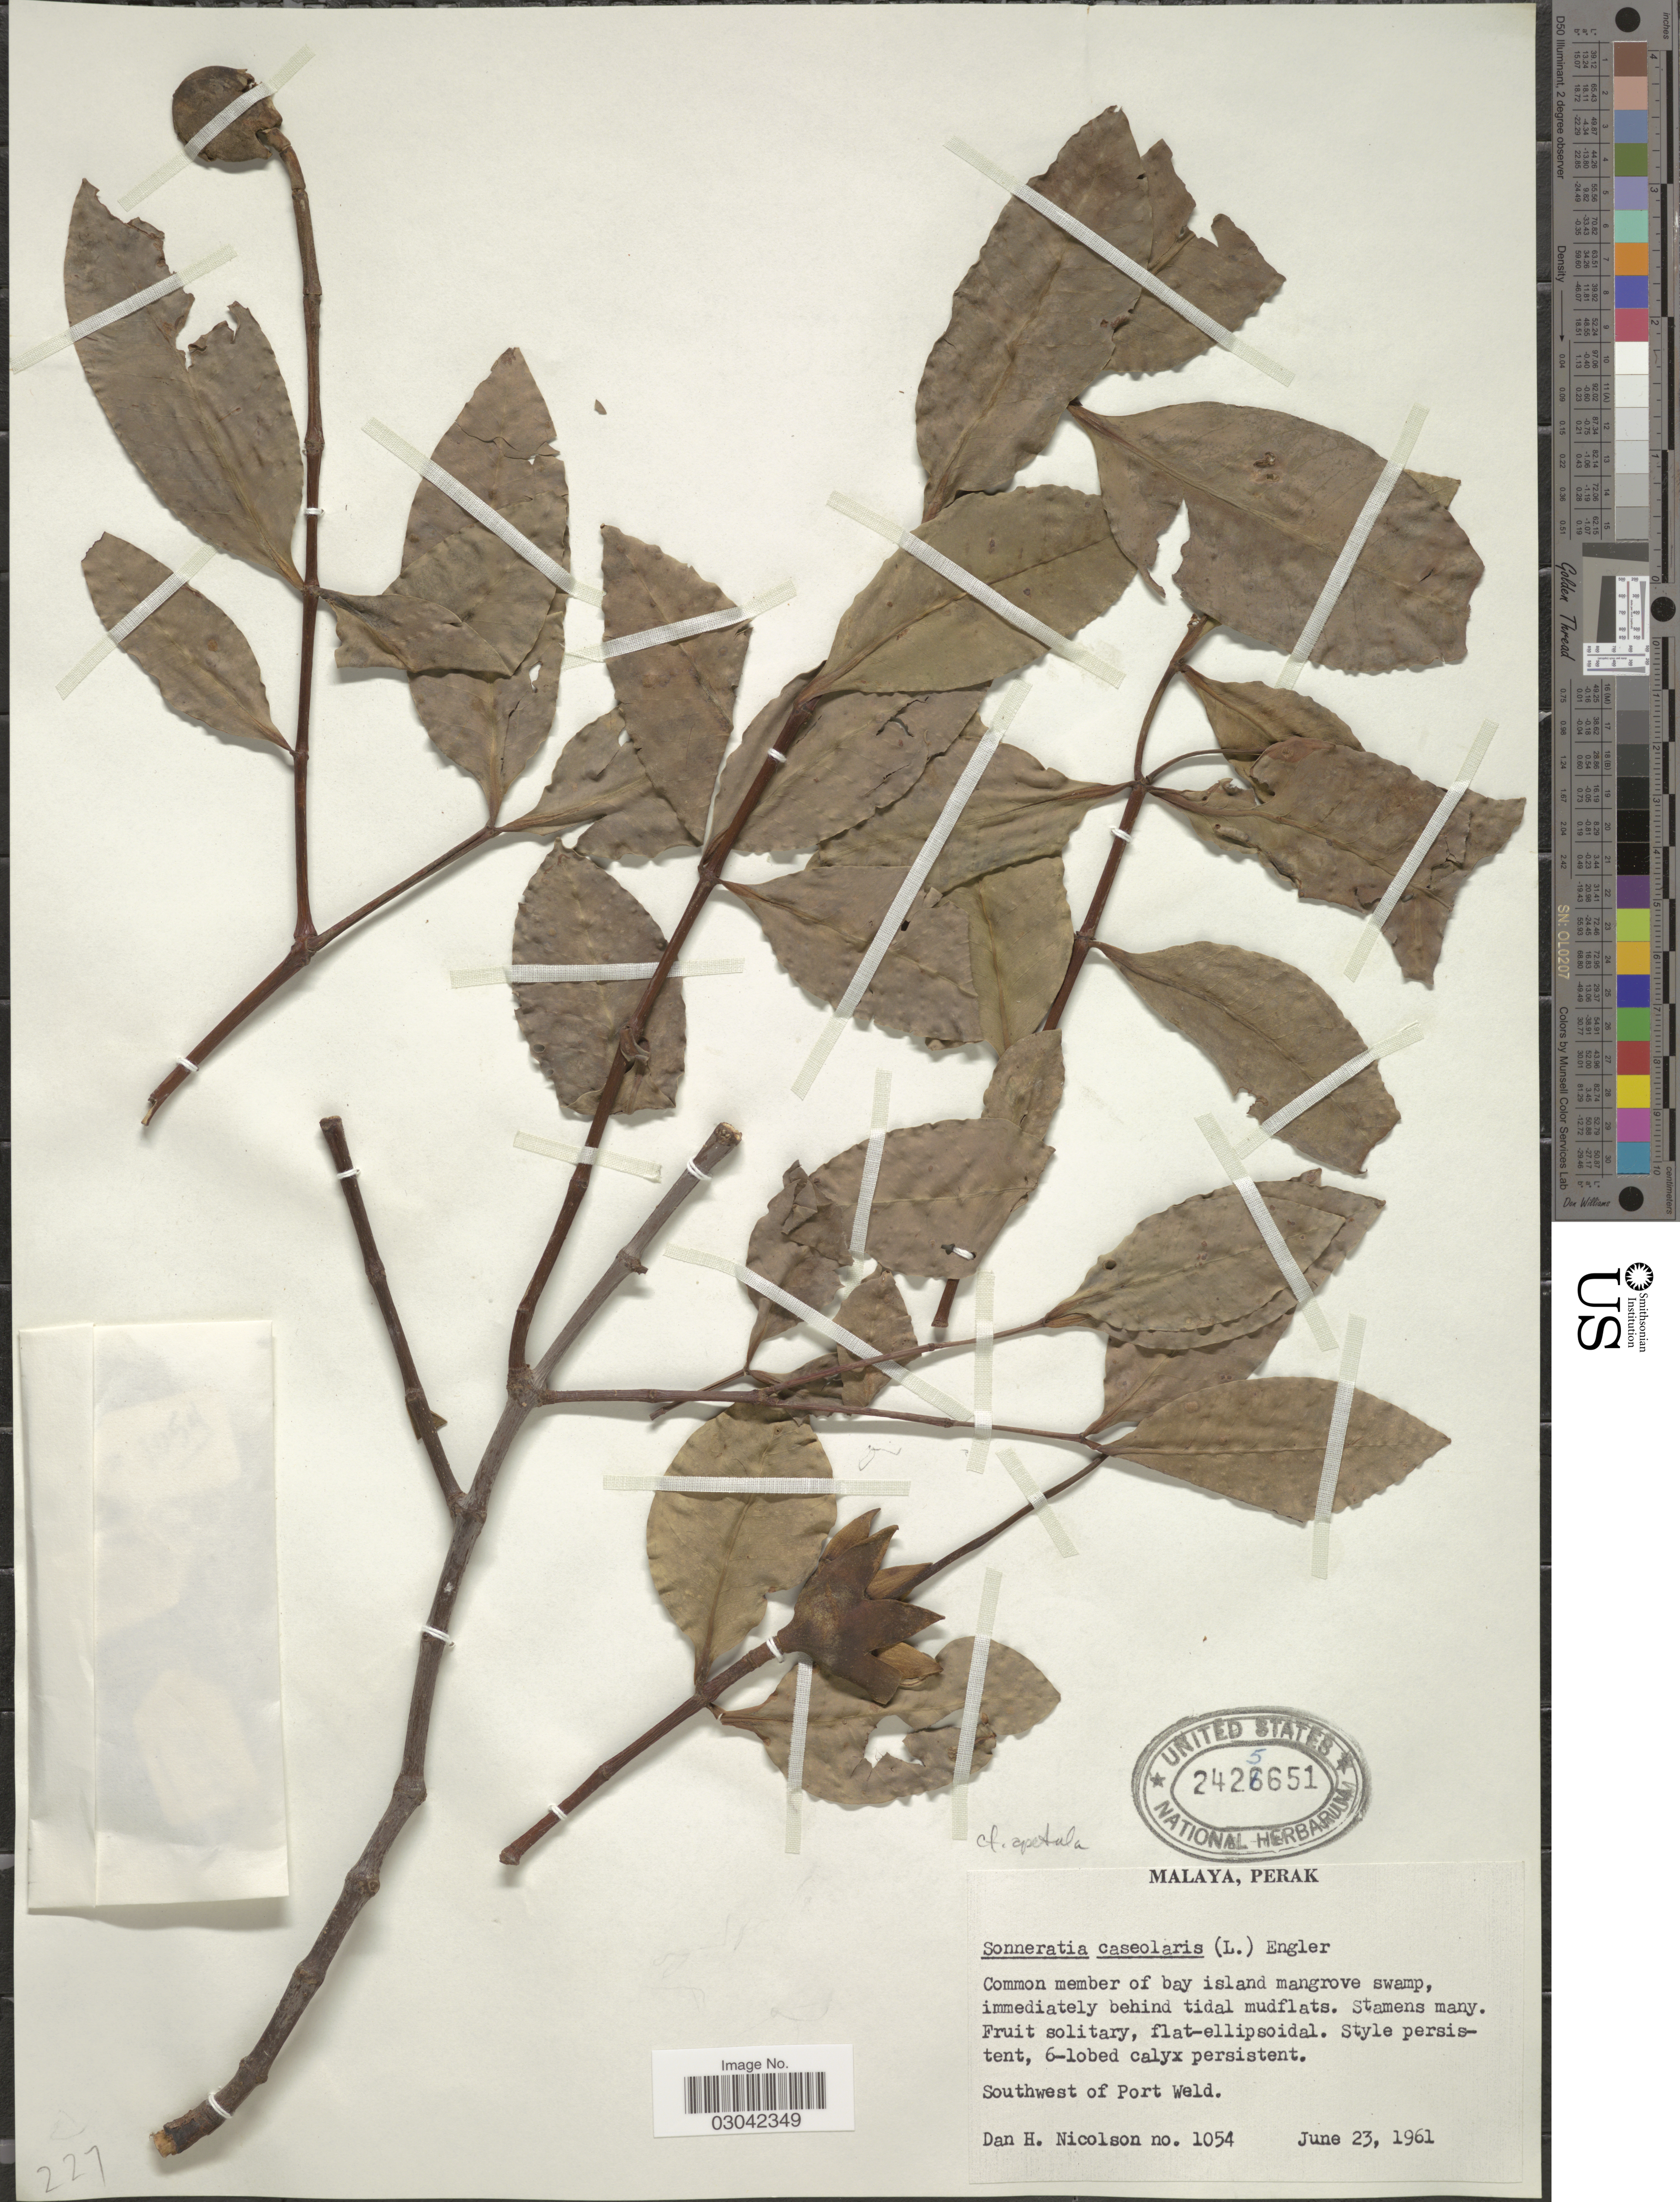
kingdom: Plantae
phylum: Tracheophyta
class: Magnoliopsida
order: Myrtales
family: Lythraceae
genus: Sonneratia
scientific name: Sonneratia apetala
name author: Buch.-Ham.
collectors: D. H. Nicolson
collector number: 1054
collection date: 1961-06-23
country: Malaysia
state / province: Perak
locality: Malaya. Southwest of Port Weld.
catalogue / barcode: US 2425651